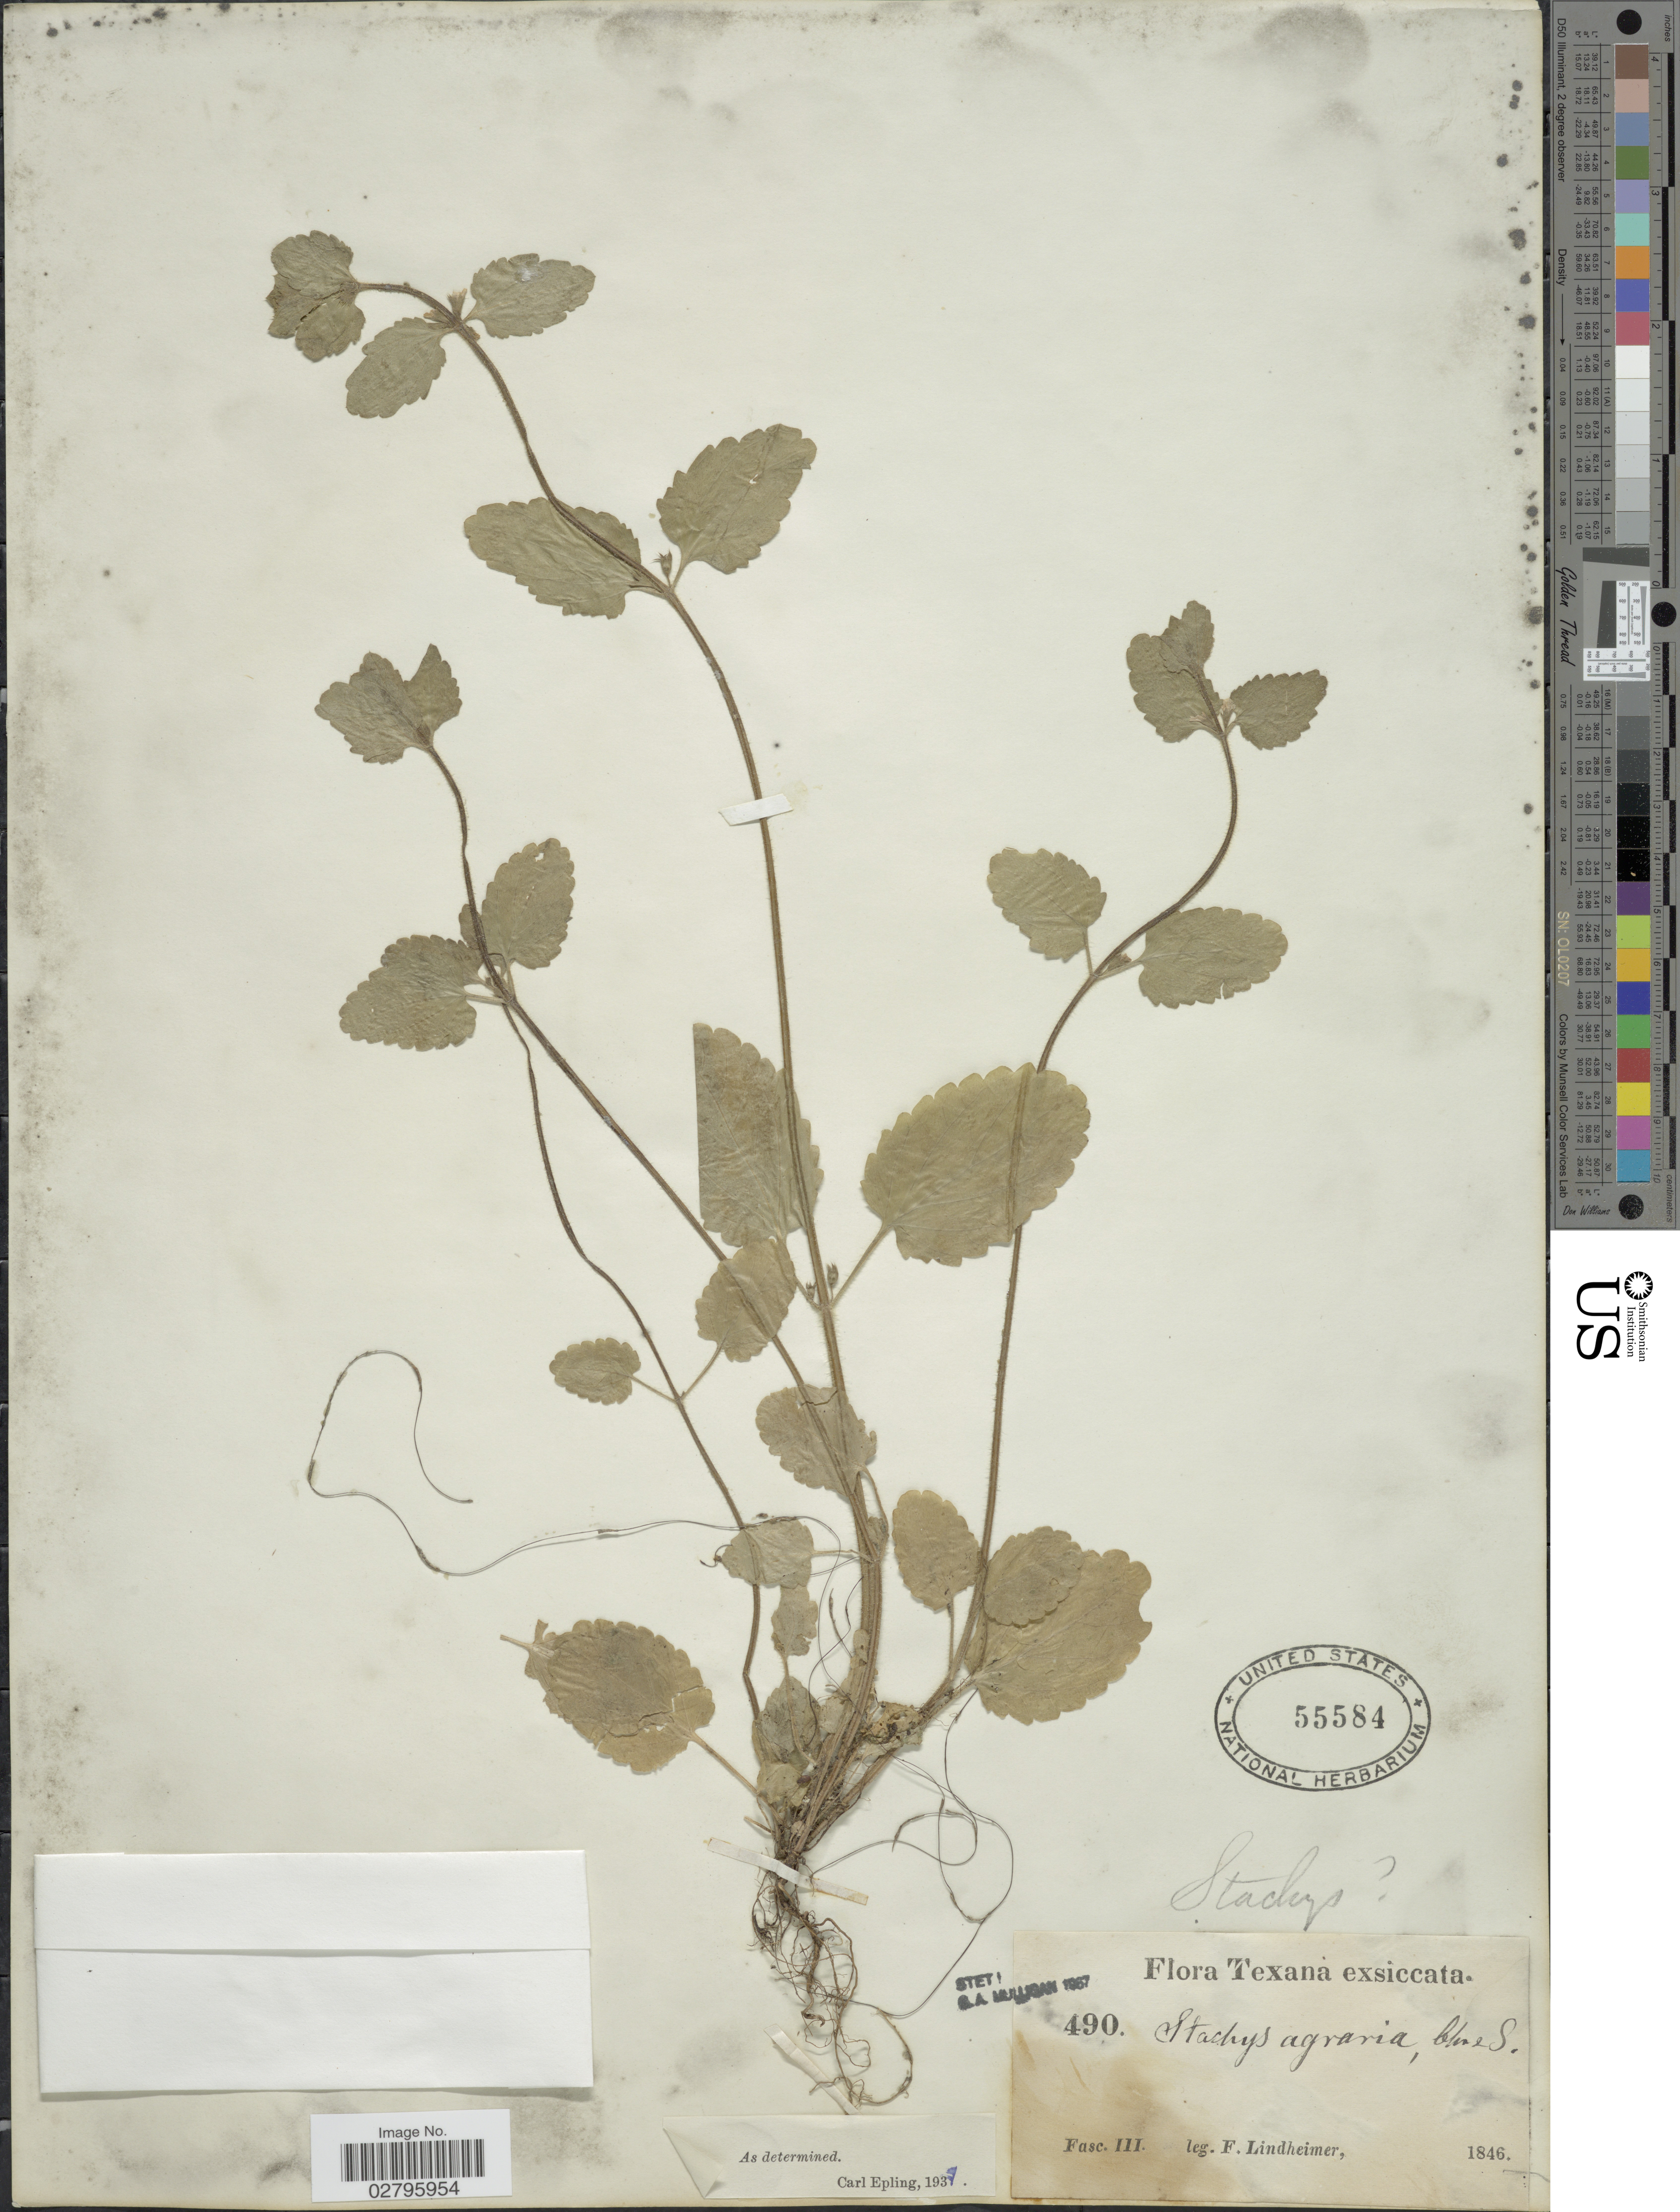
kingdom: Plantae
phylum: Tracheophyta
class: Magnoliopsida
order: Lamiales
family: Lamiaceae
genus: Stachys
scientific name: Stachys agraria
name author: Schltdl. & Cham.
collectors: F. Lindheimer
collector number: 490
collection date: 1846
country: United States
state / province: Texas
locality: Texana.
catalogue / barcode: US 55584